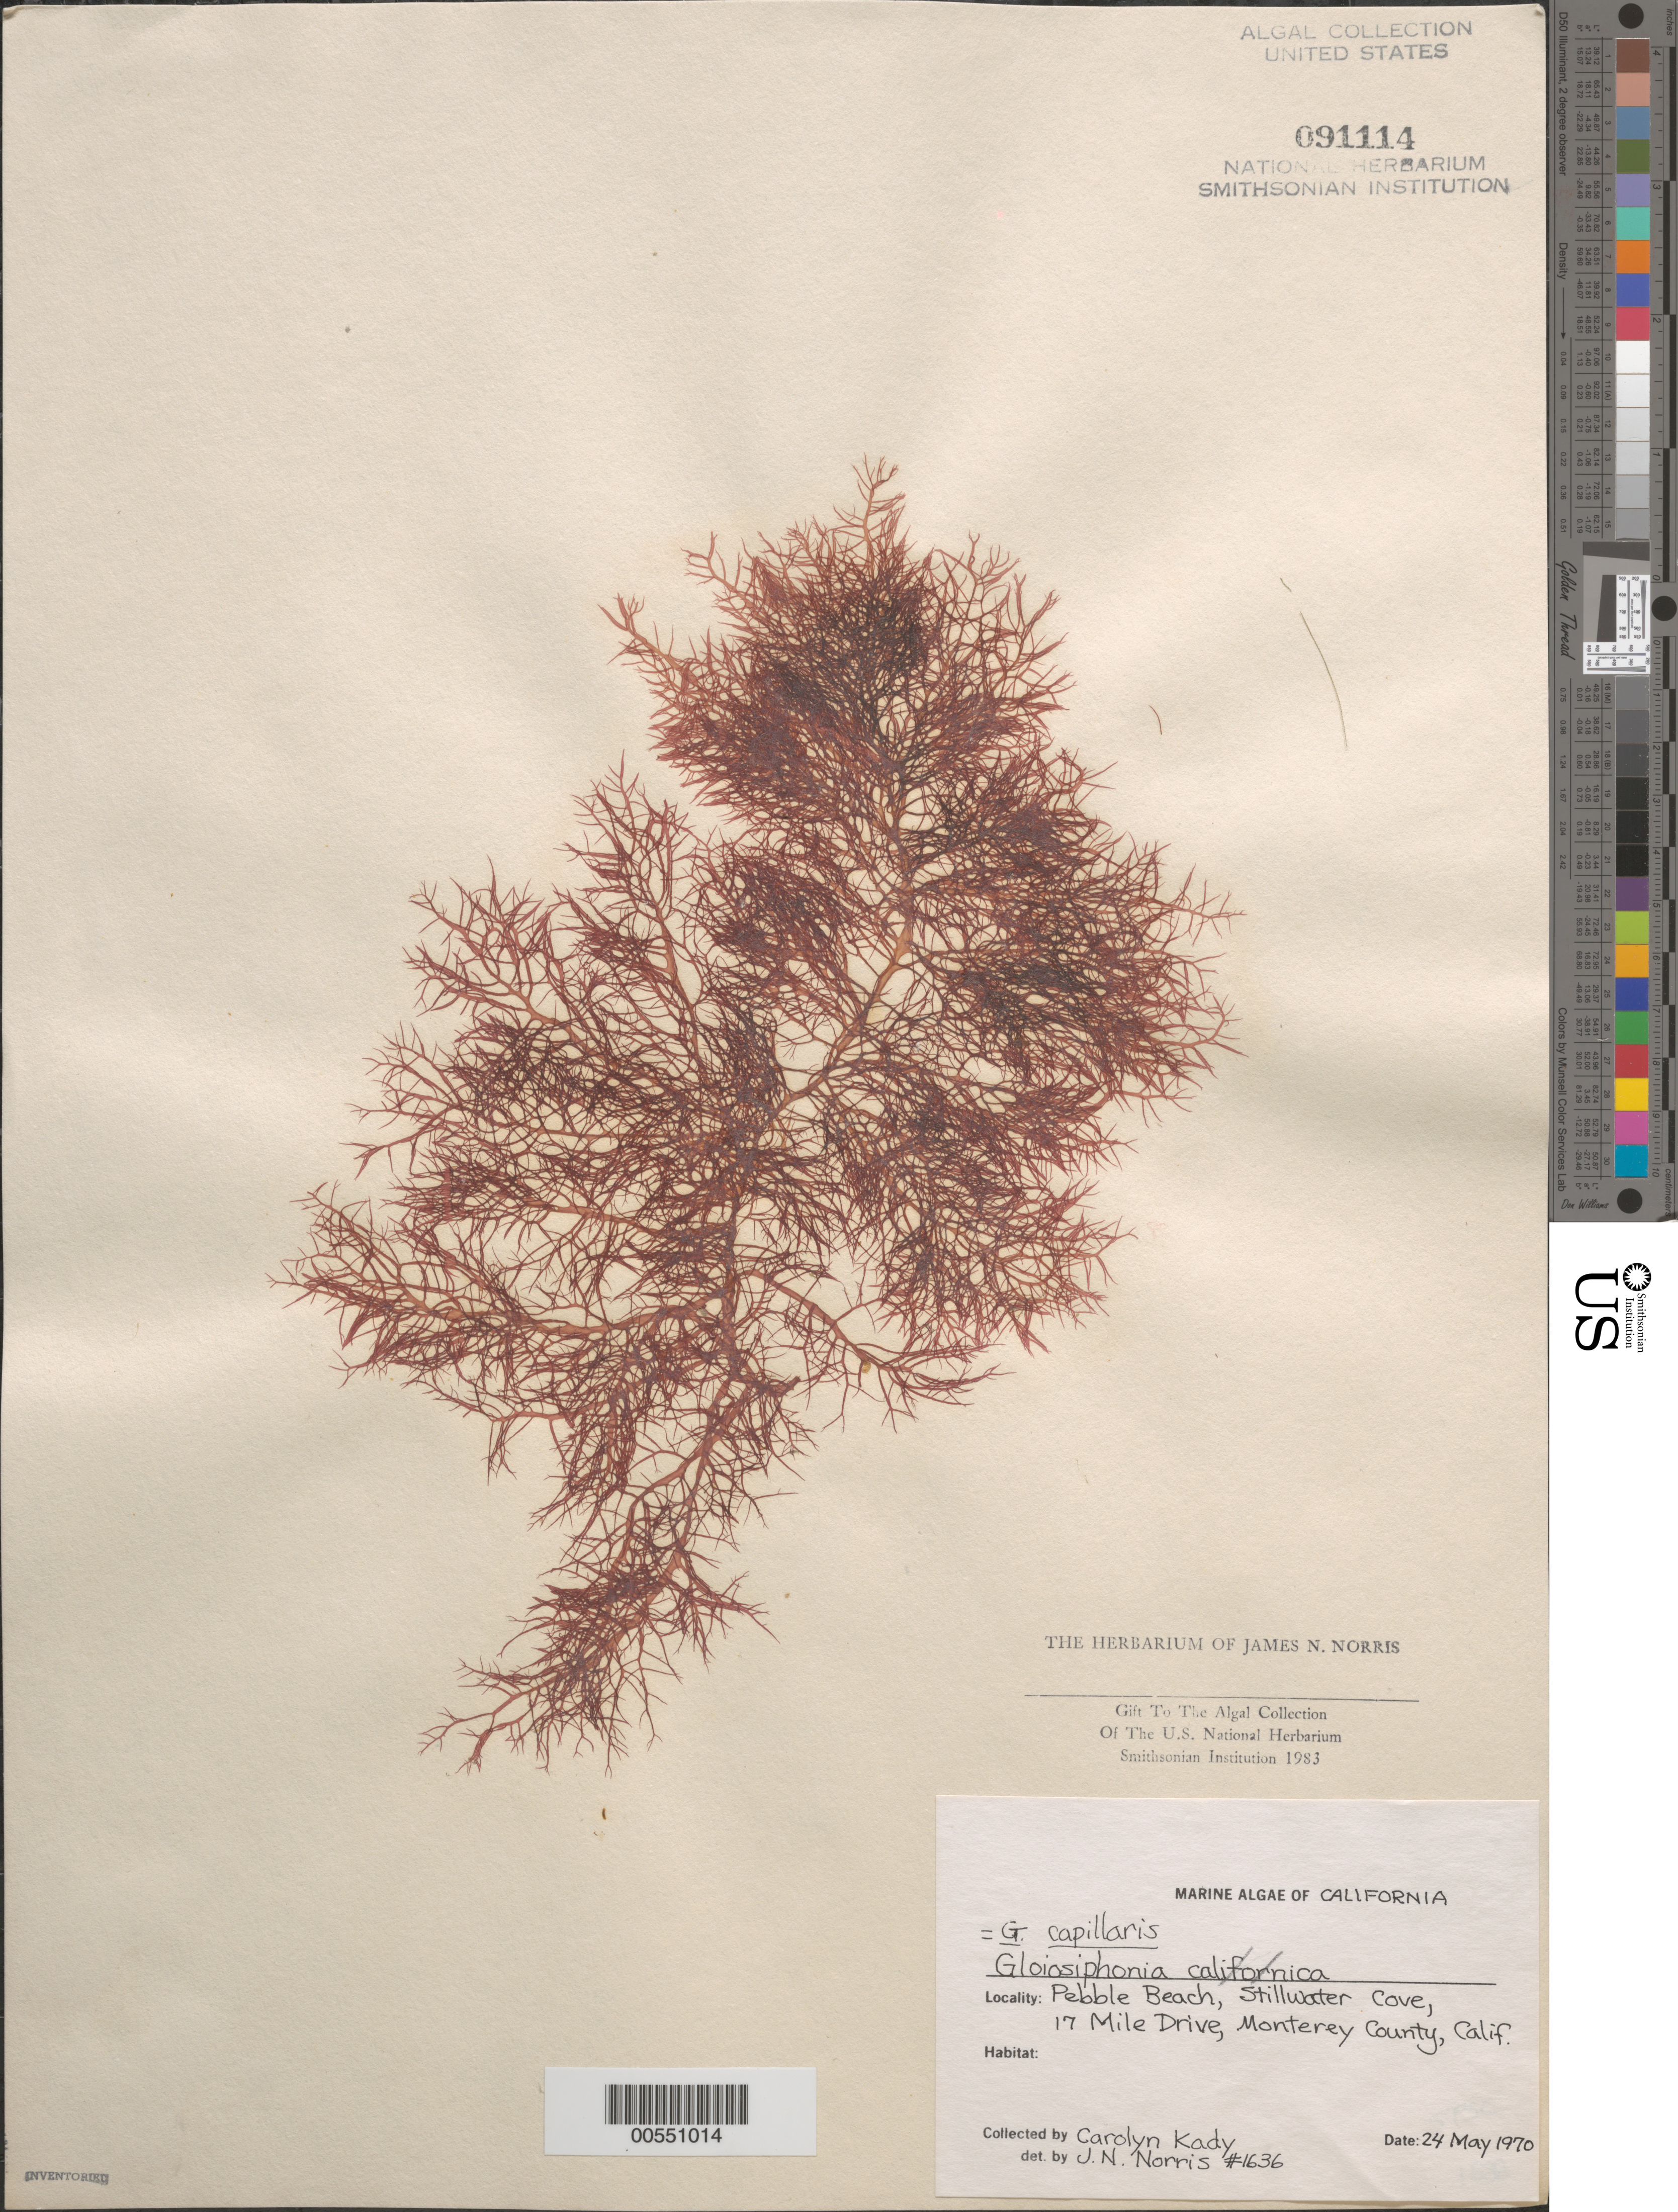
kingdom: Plantae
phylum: Rhodophyta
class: Florideophyceae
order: Gigartinales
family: Gloiosiphoniaceae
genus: Gloiosiphonia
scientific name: Gloiosiphonia capillaris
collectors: C. Kady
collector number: Jn-1636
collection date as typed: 24 May 1970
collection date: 1970-05-24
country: United States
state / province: California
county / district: Monterey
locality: Pebble Beach, Stillwater Cove, 17 Mile Drive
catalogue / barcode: US 91114